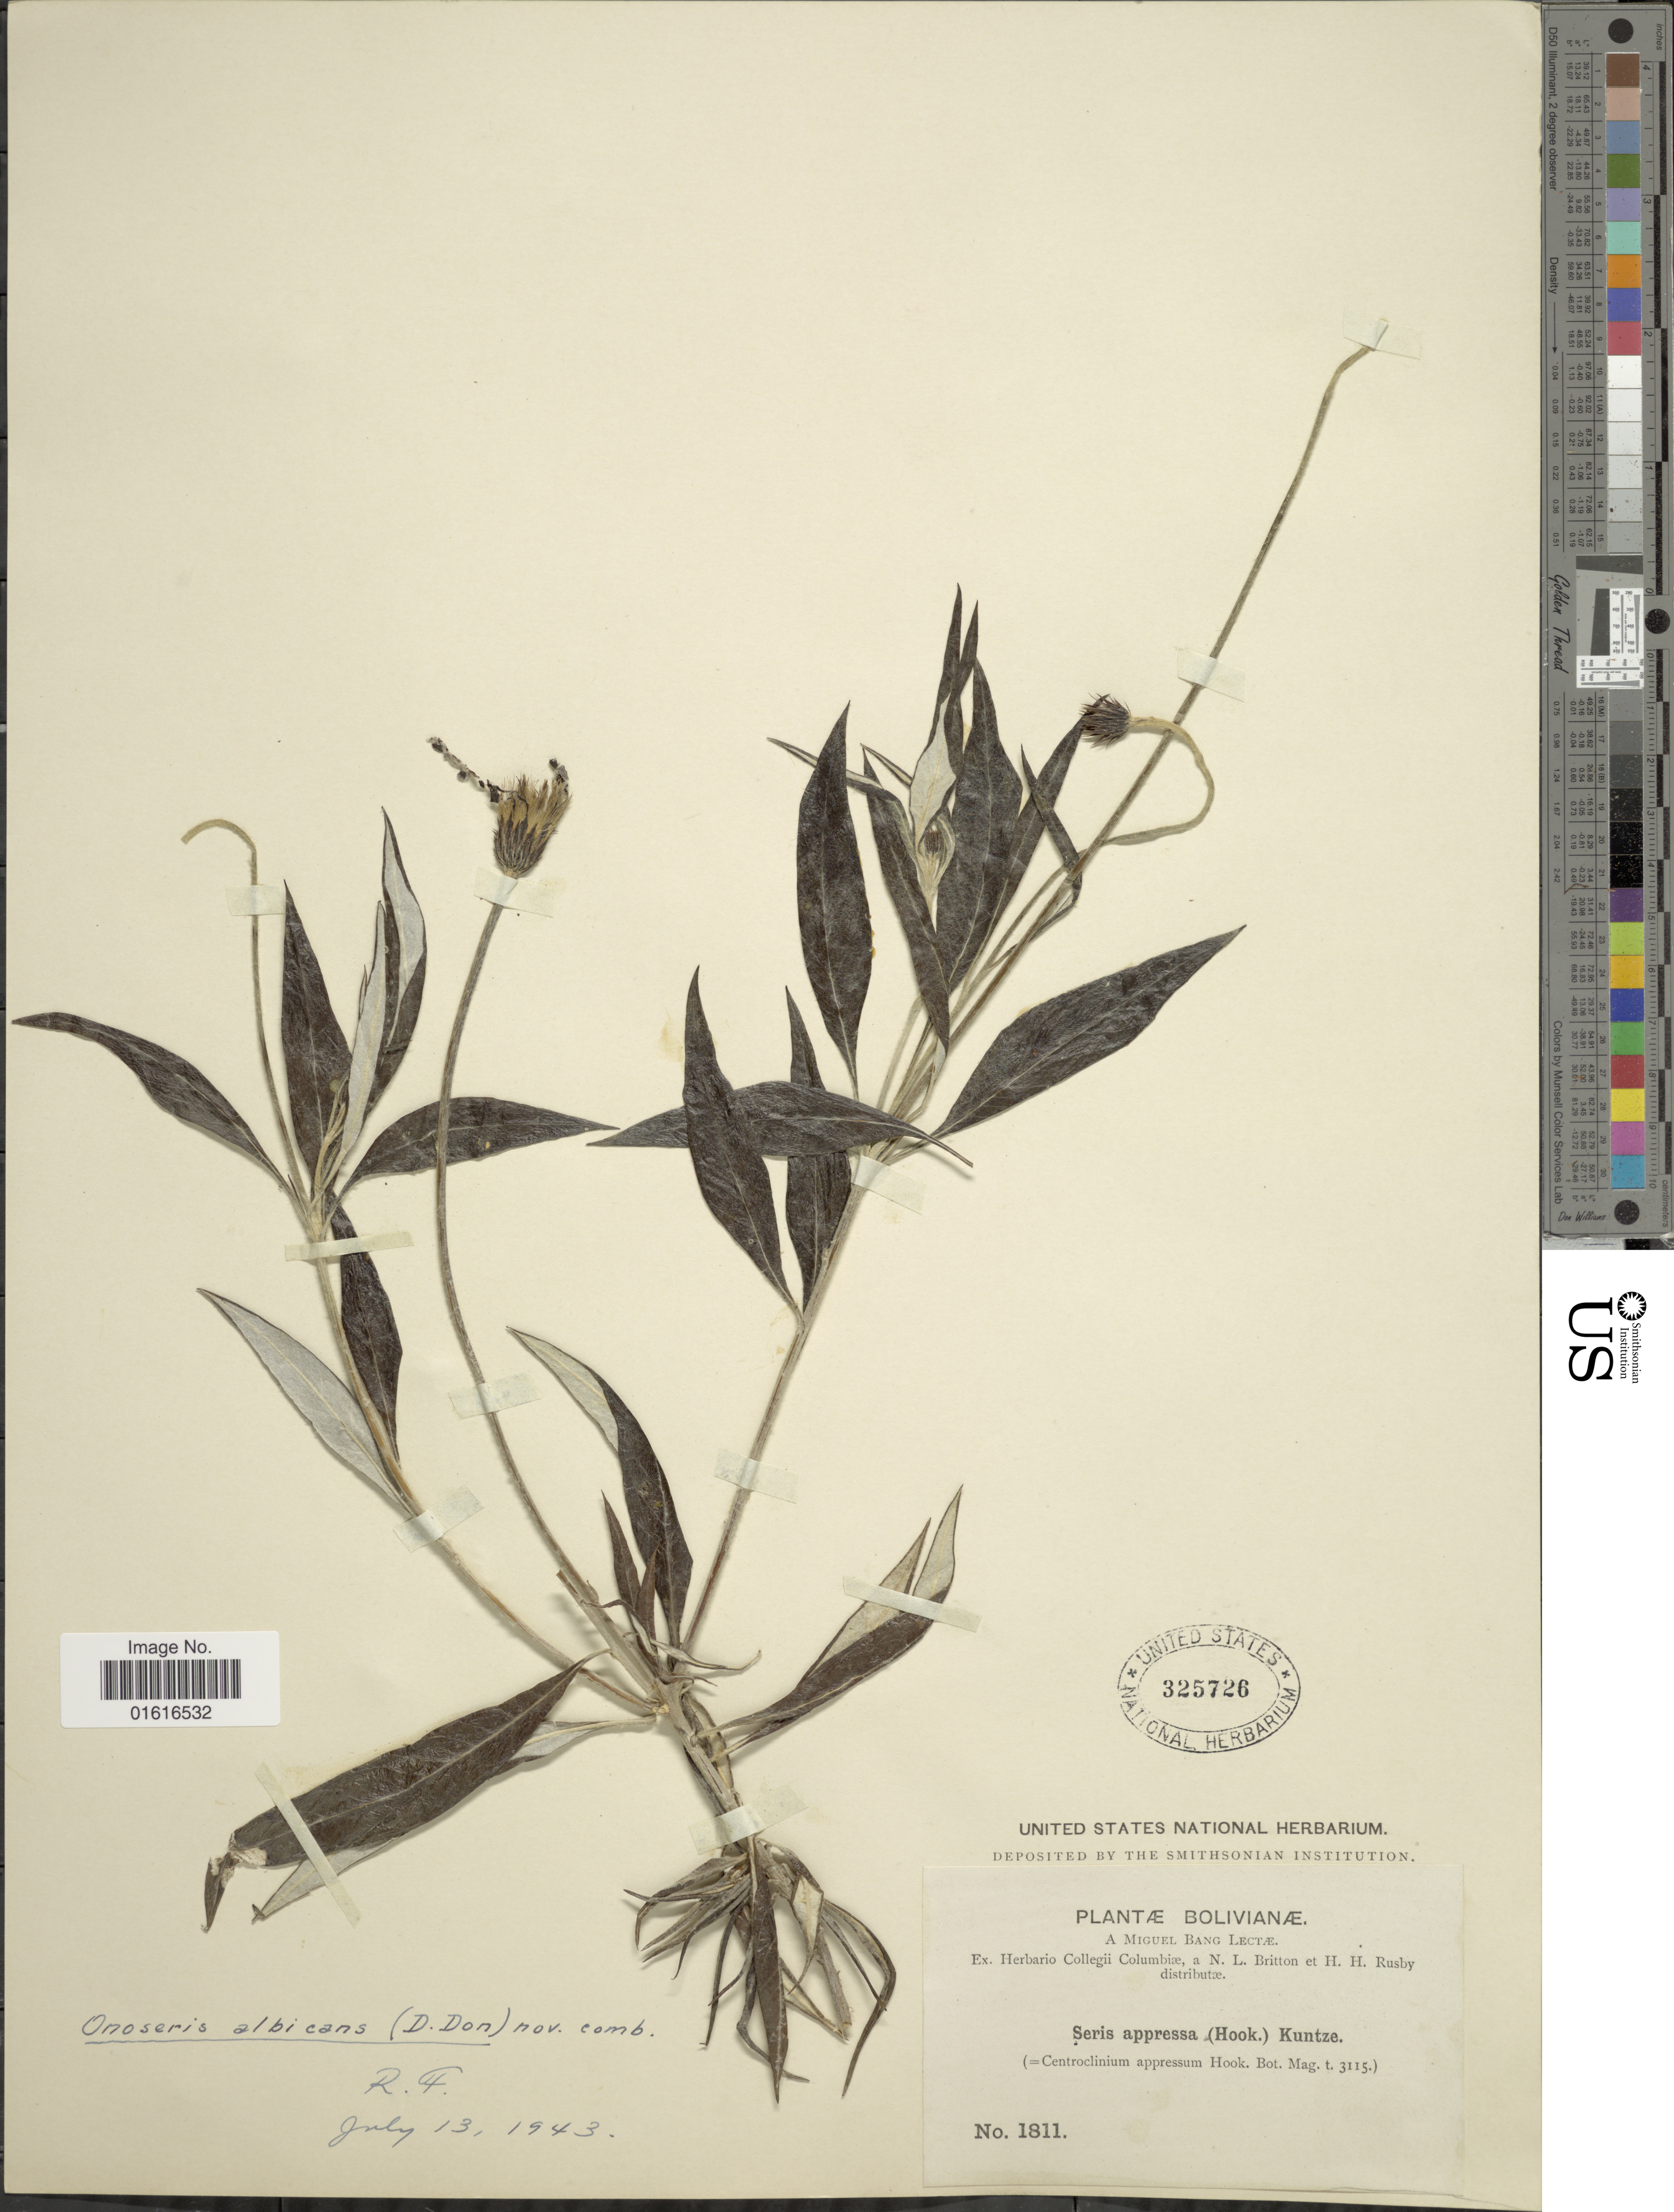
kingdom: Plantae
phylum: Tracheophyta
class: Magnoliopsida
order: Asterales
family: Asteraceae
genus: Onoseris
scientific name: Onoseris albicans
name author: (D. Don) Ferreyra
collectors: M. Bang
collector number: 1811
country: Bolivia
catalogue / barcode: US 325726